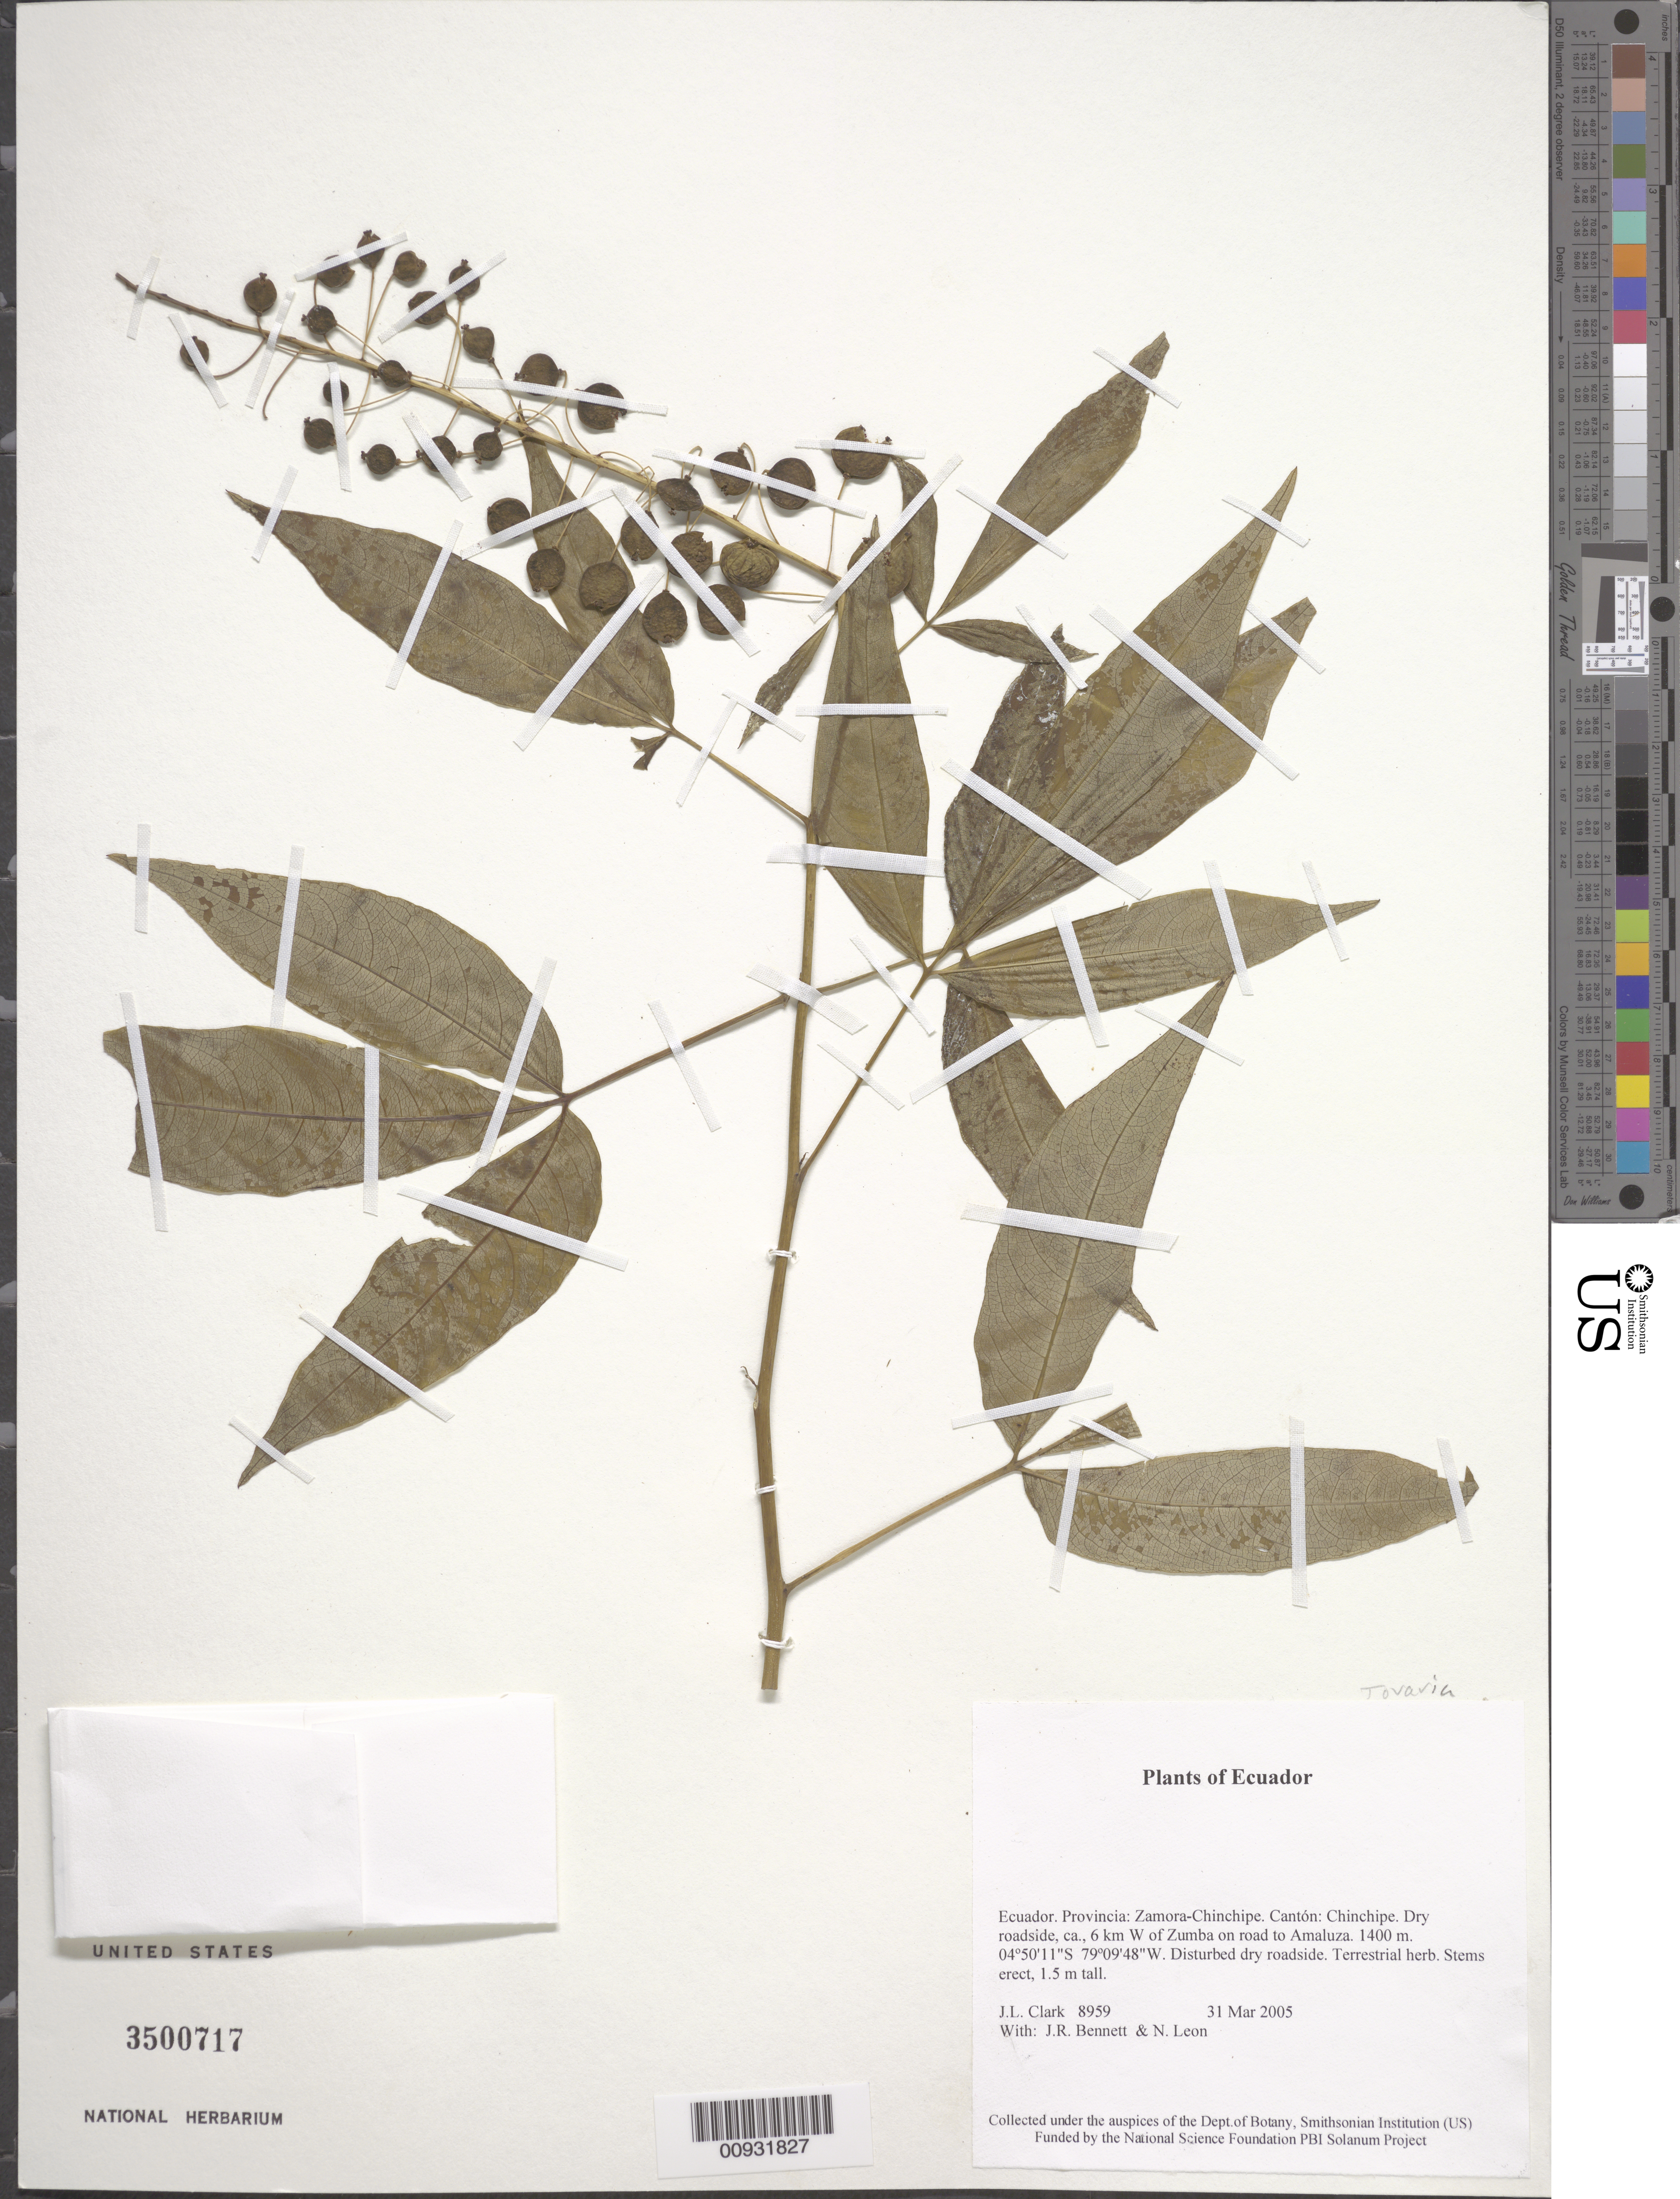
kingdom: Plantae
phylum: Tracheophyta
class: Magnoliopsida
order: Brassicales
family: Tovariaceae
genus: Tovaria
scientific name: Tovaria sp.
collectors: J. L. Clark, J. R. Bennett & N. Leon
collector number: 08959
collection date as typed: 31 Mar 2005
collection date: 2005-03-31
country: Ecuador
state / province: Zamora-Chinchipe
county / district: Chinchipe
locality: Dry roadside, ca., 6 km W of Zumba on road to Amaluza.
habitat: Disturbed dry roadside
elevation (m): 1400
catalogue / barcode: US 3500717